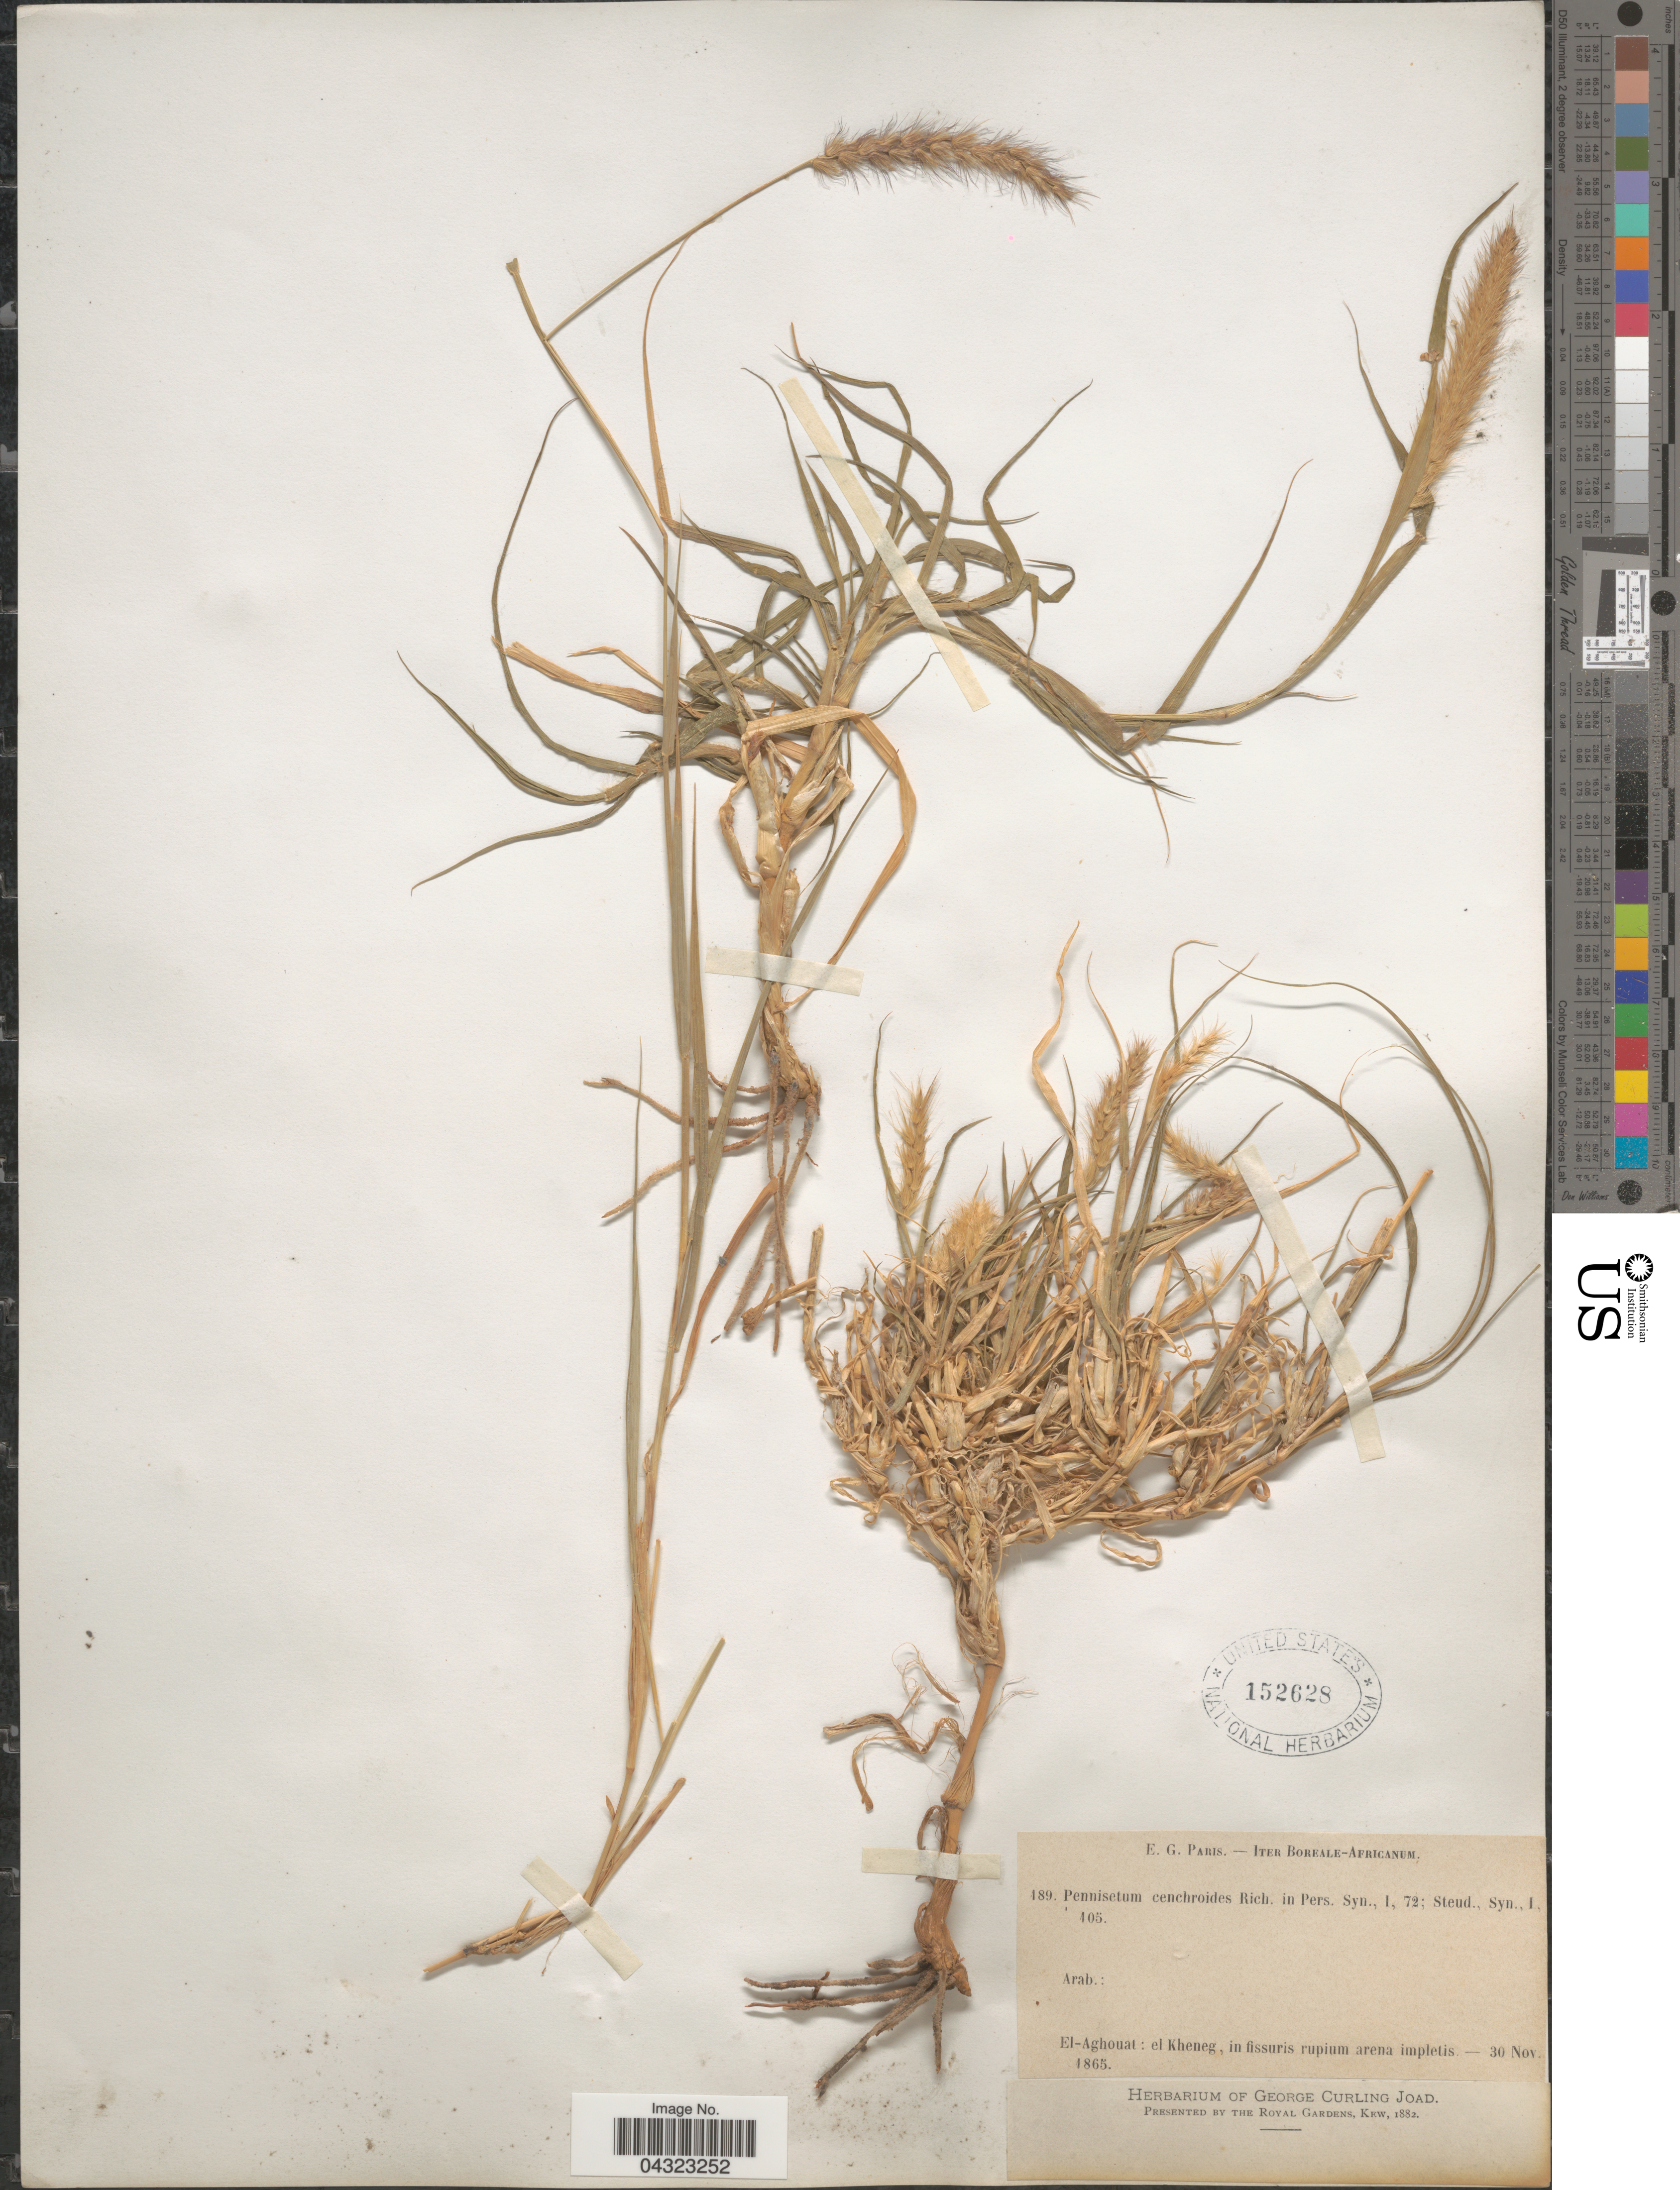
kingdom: Plantae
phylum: Tracheophyta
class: Liliopsida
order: Poales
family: Poaceae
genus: Cenchrus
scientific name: Cenchrus ciliaris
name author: L.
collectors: Paris, E.G.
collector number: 189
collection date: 1865-11-30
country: Algeria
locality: Iter Boreale-Africanum. El-Aghouat: el Kheneg, in fissuris rupium arena impletis.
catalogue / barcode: US 152628